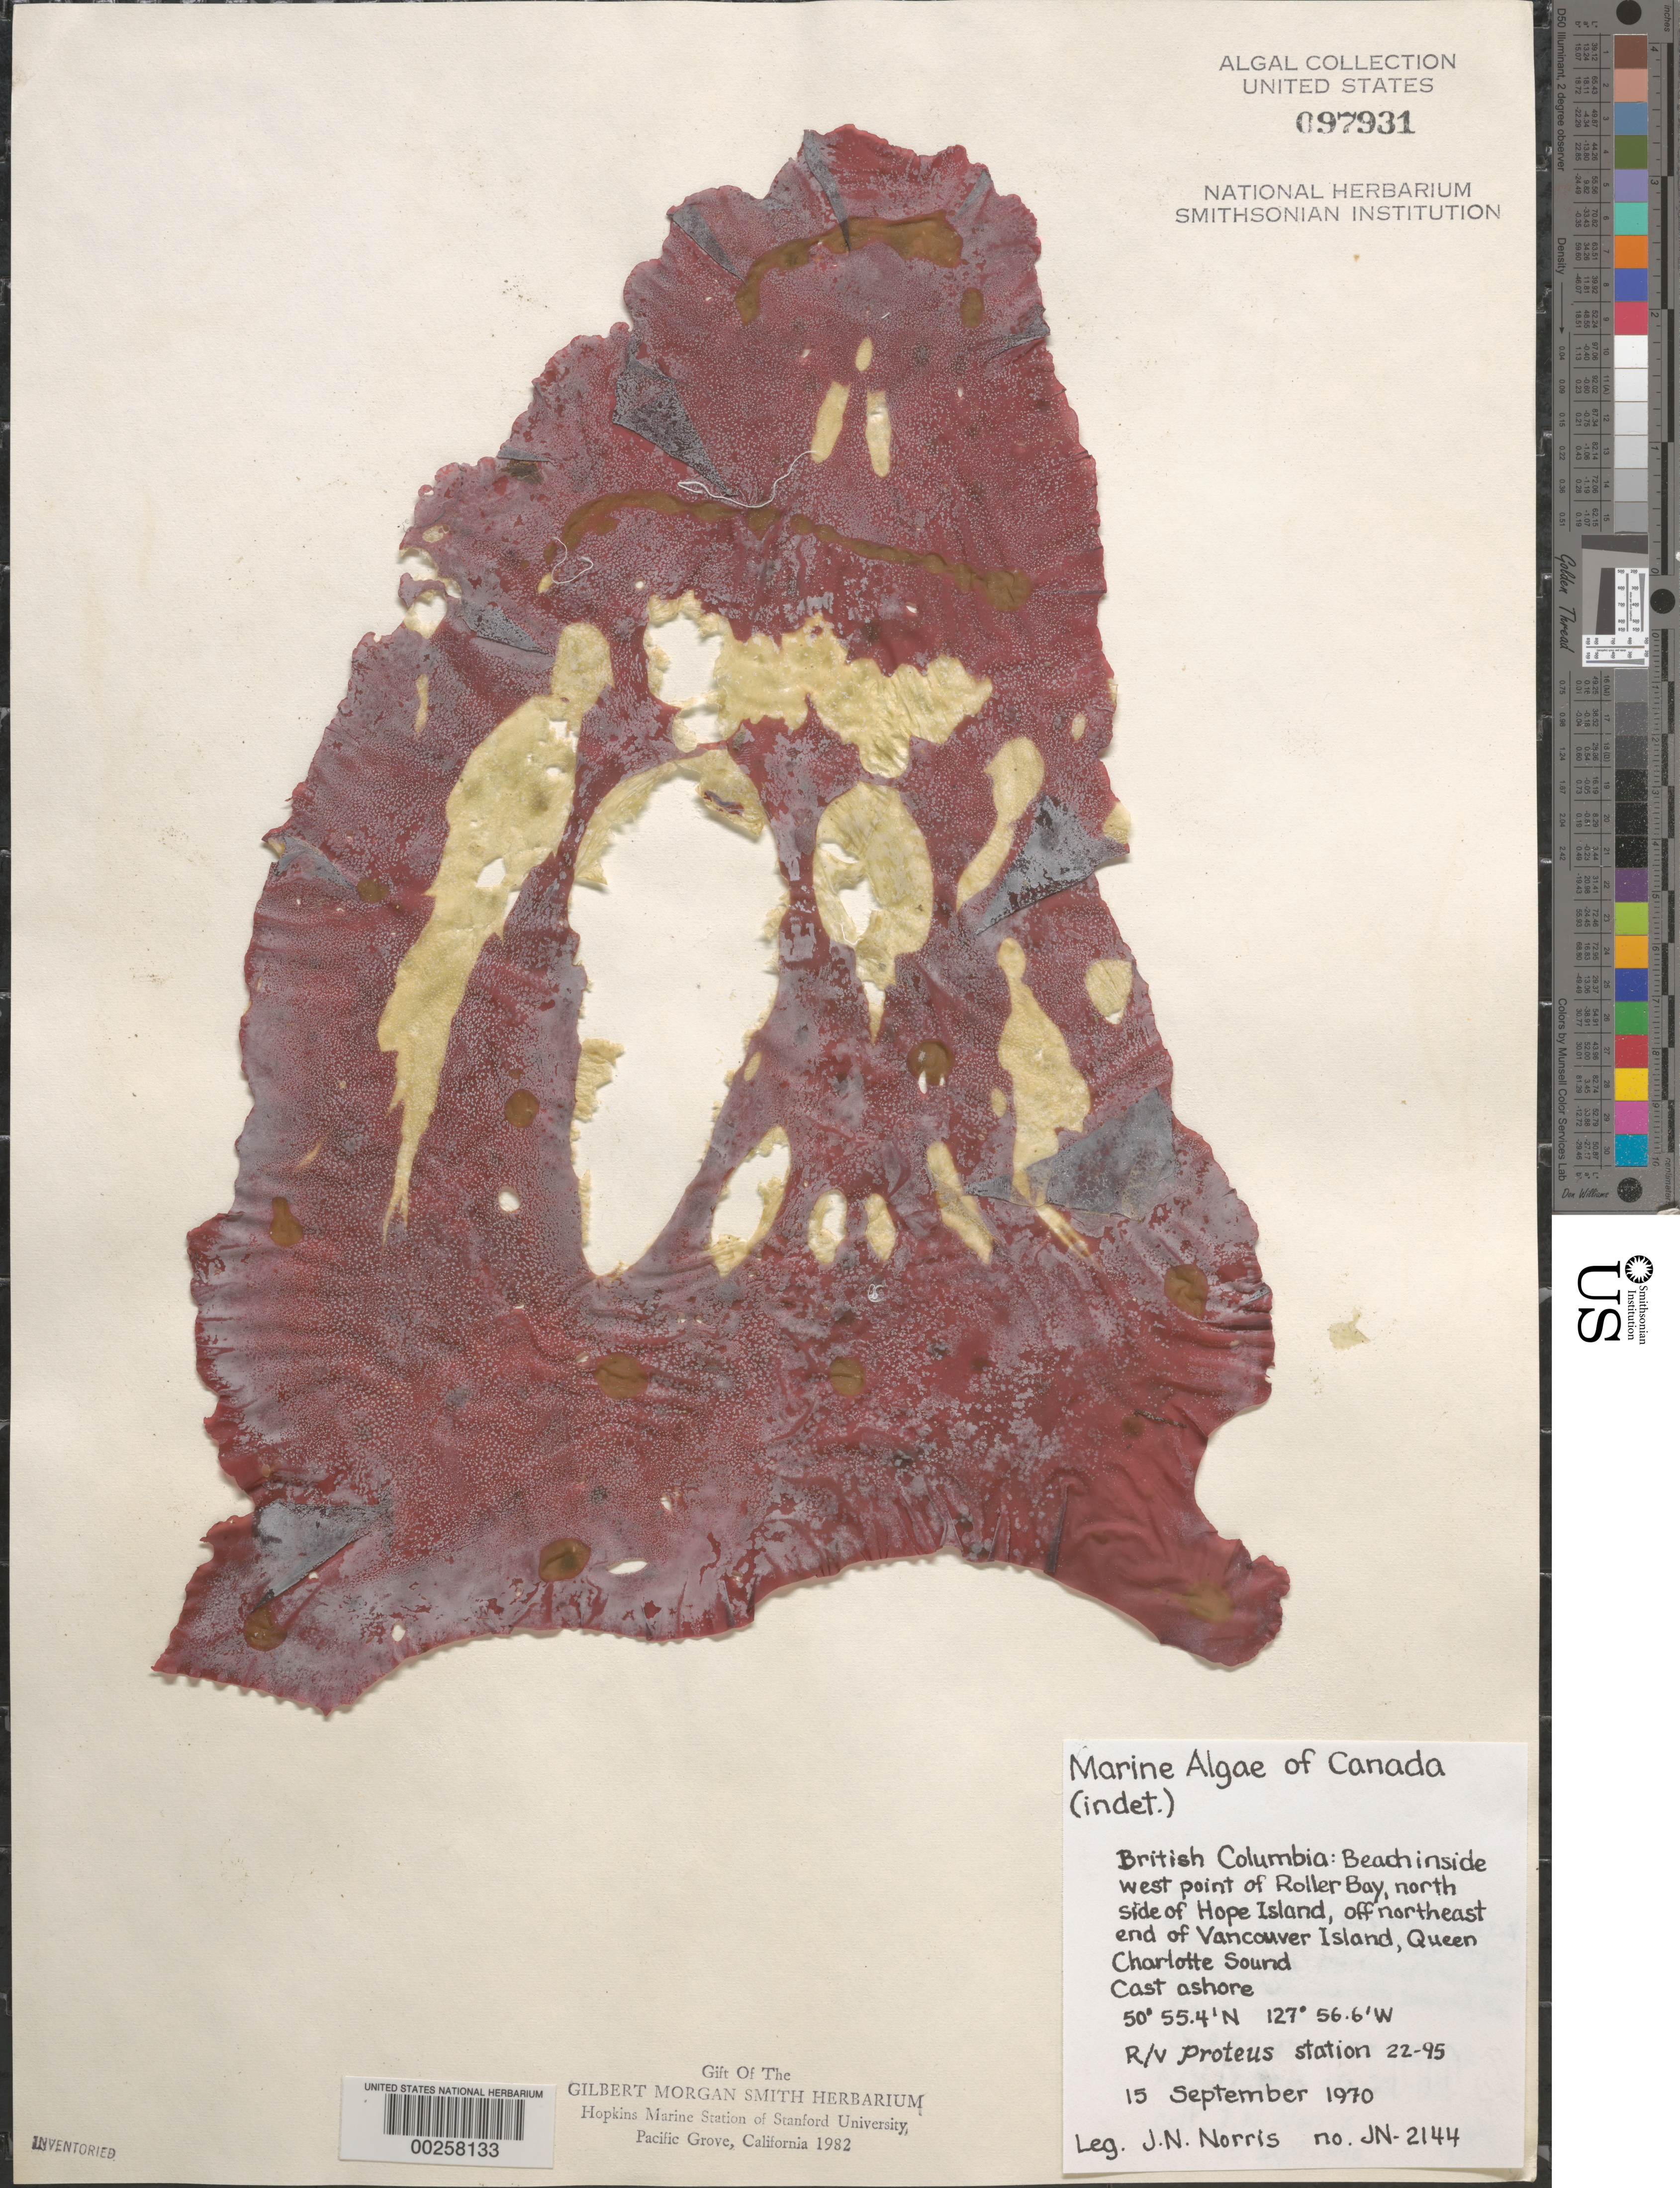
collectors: J. N. Norris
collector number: JN-2144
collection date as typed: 15 Sep 1970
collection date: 1970-09-15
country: Canada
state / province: British Columbia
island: Hope Island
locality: Roller Bay, Queen Charlotte Sound, off northeast Vancouver Island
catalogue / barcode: US 97931